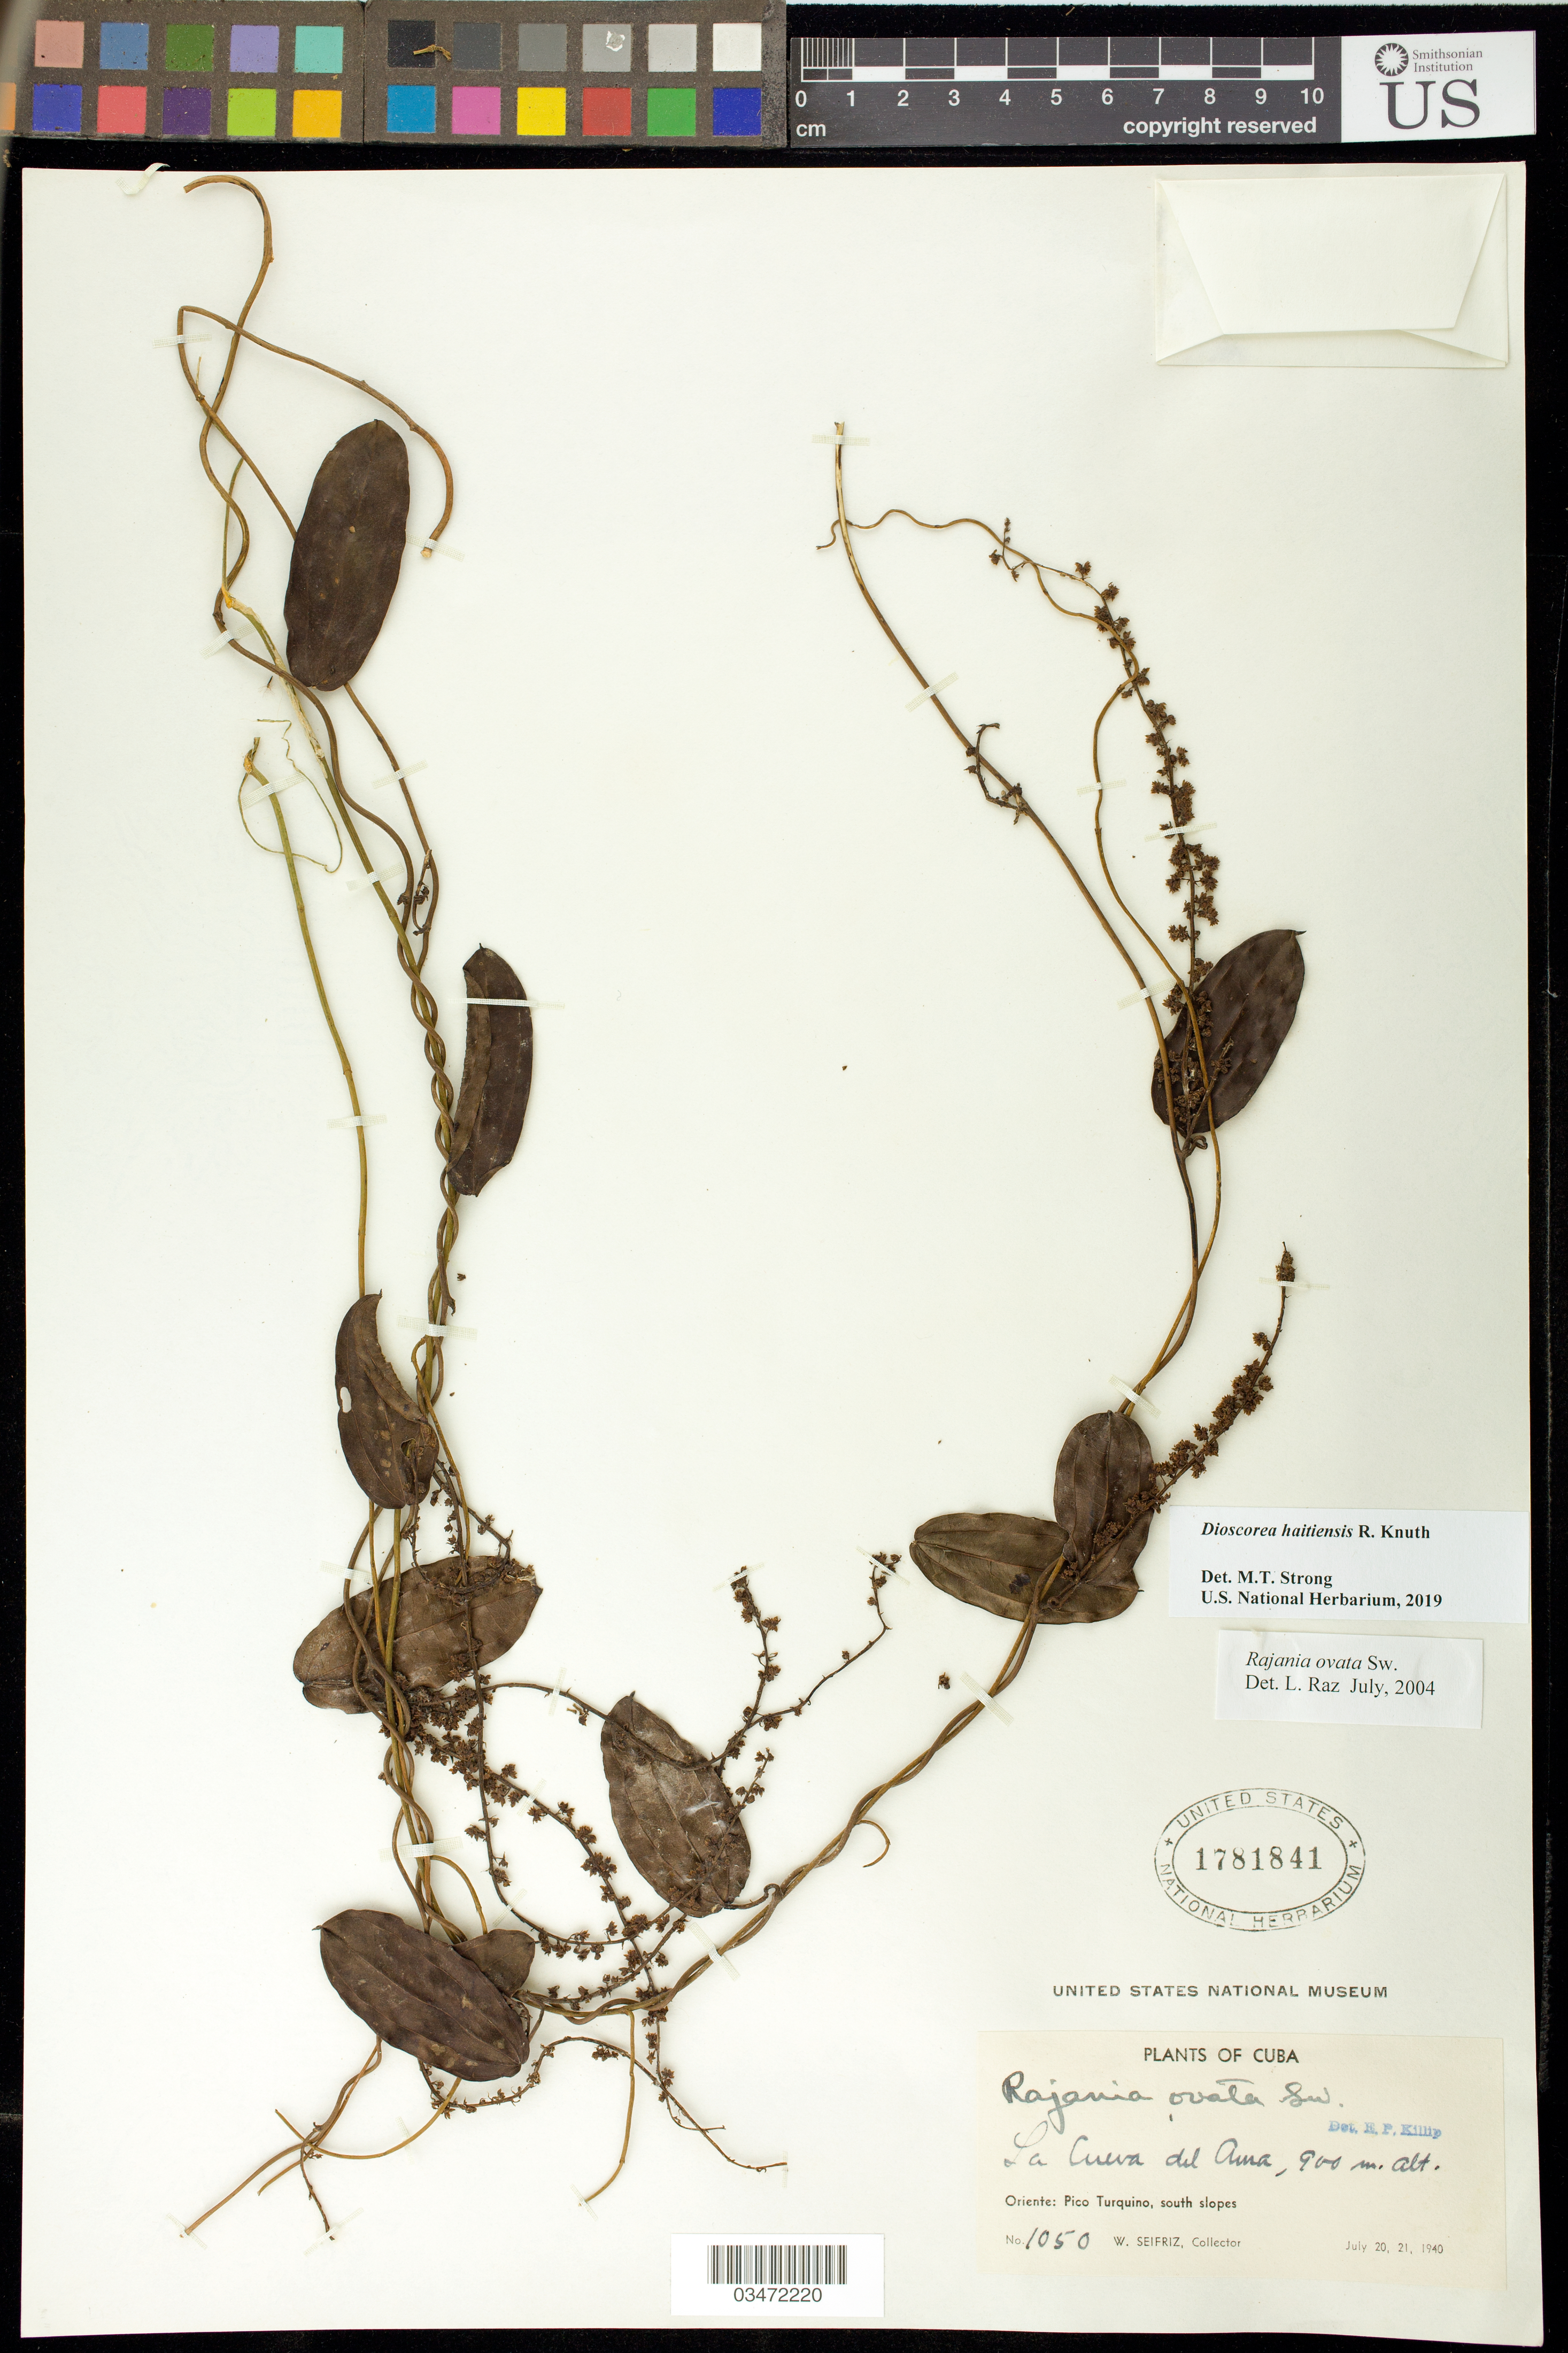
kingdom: Plantae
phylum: Tracheophyta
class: Liliopsida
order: Dioscoreales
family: Dioscoreaceae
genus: Dioscorea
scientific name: Dioscorea haitiensis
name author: R. Knuth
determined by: Strong, M. T., (US), Smithsonian Institution - National Museum of Natural History (UNITED STATES)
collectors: W. Seifriz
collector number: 1050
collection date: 1940-07-20/1940-07-21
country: Cuba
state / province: Santiago de Cuba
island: Cuba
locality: Oriente (Santiago de Cuba). Pico Tuquiino, south slopes. La Cueva del Ama [?]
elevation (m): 900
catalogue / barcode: US 1781841